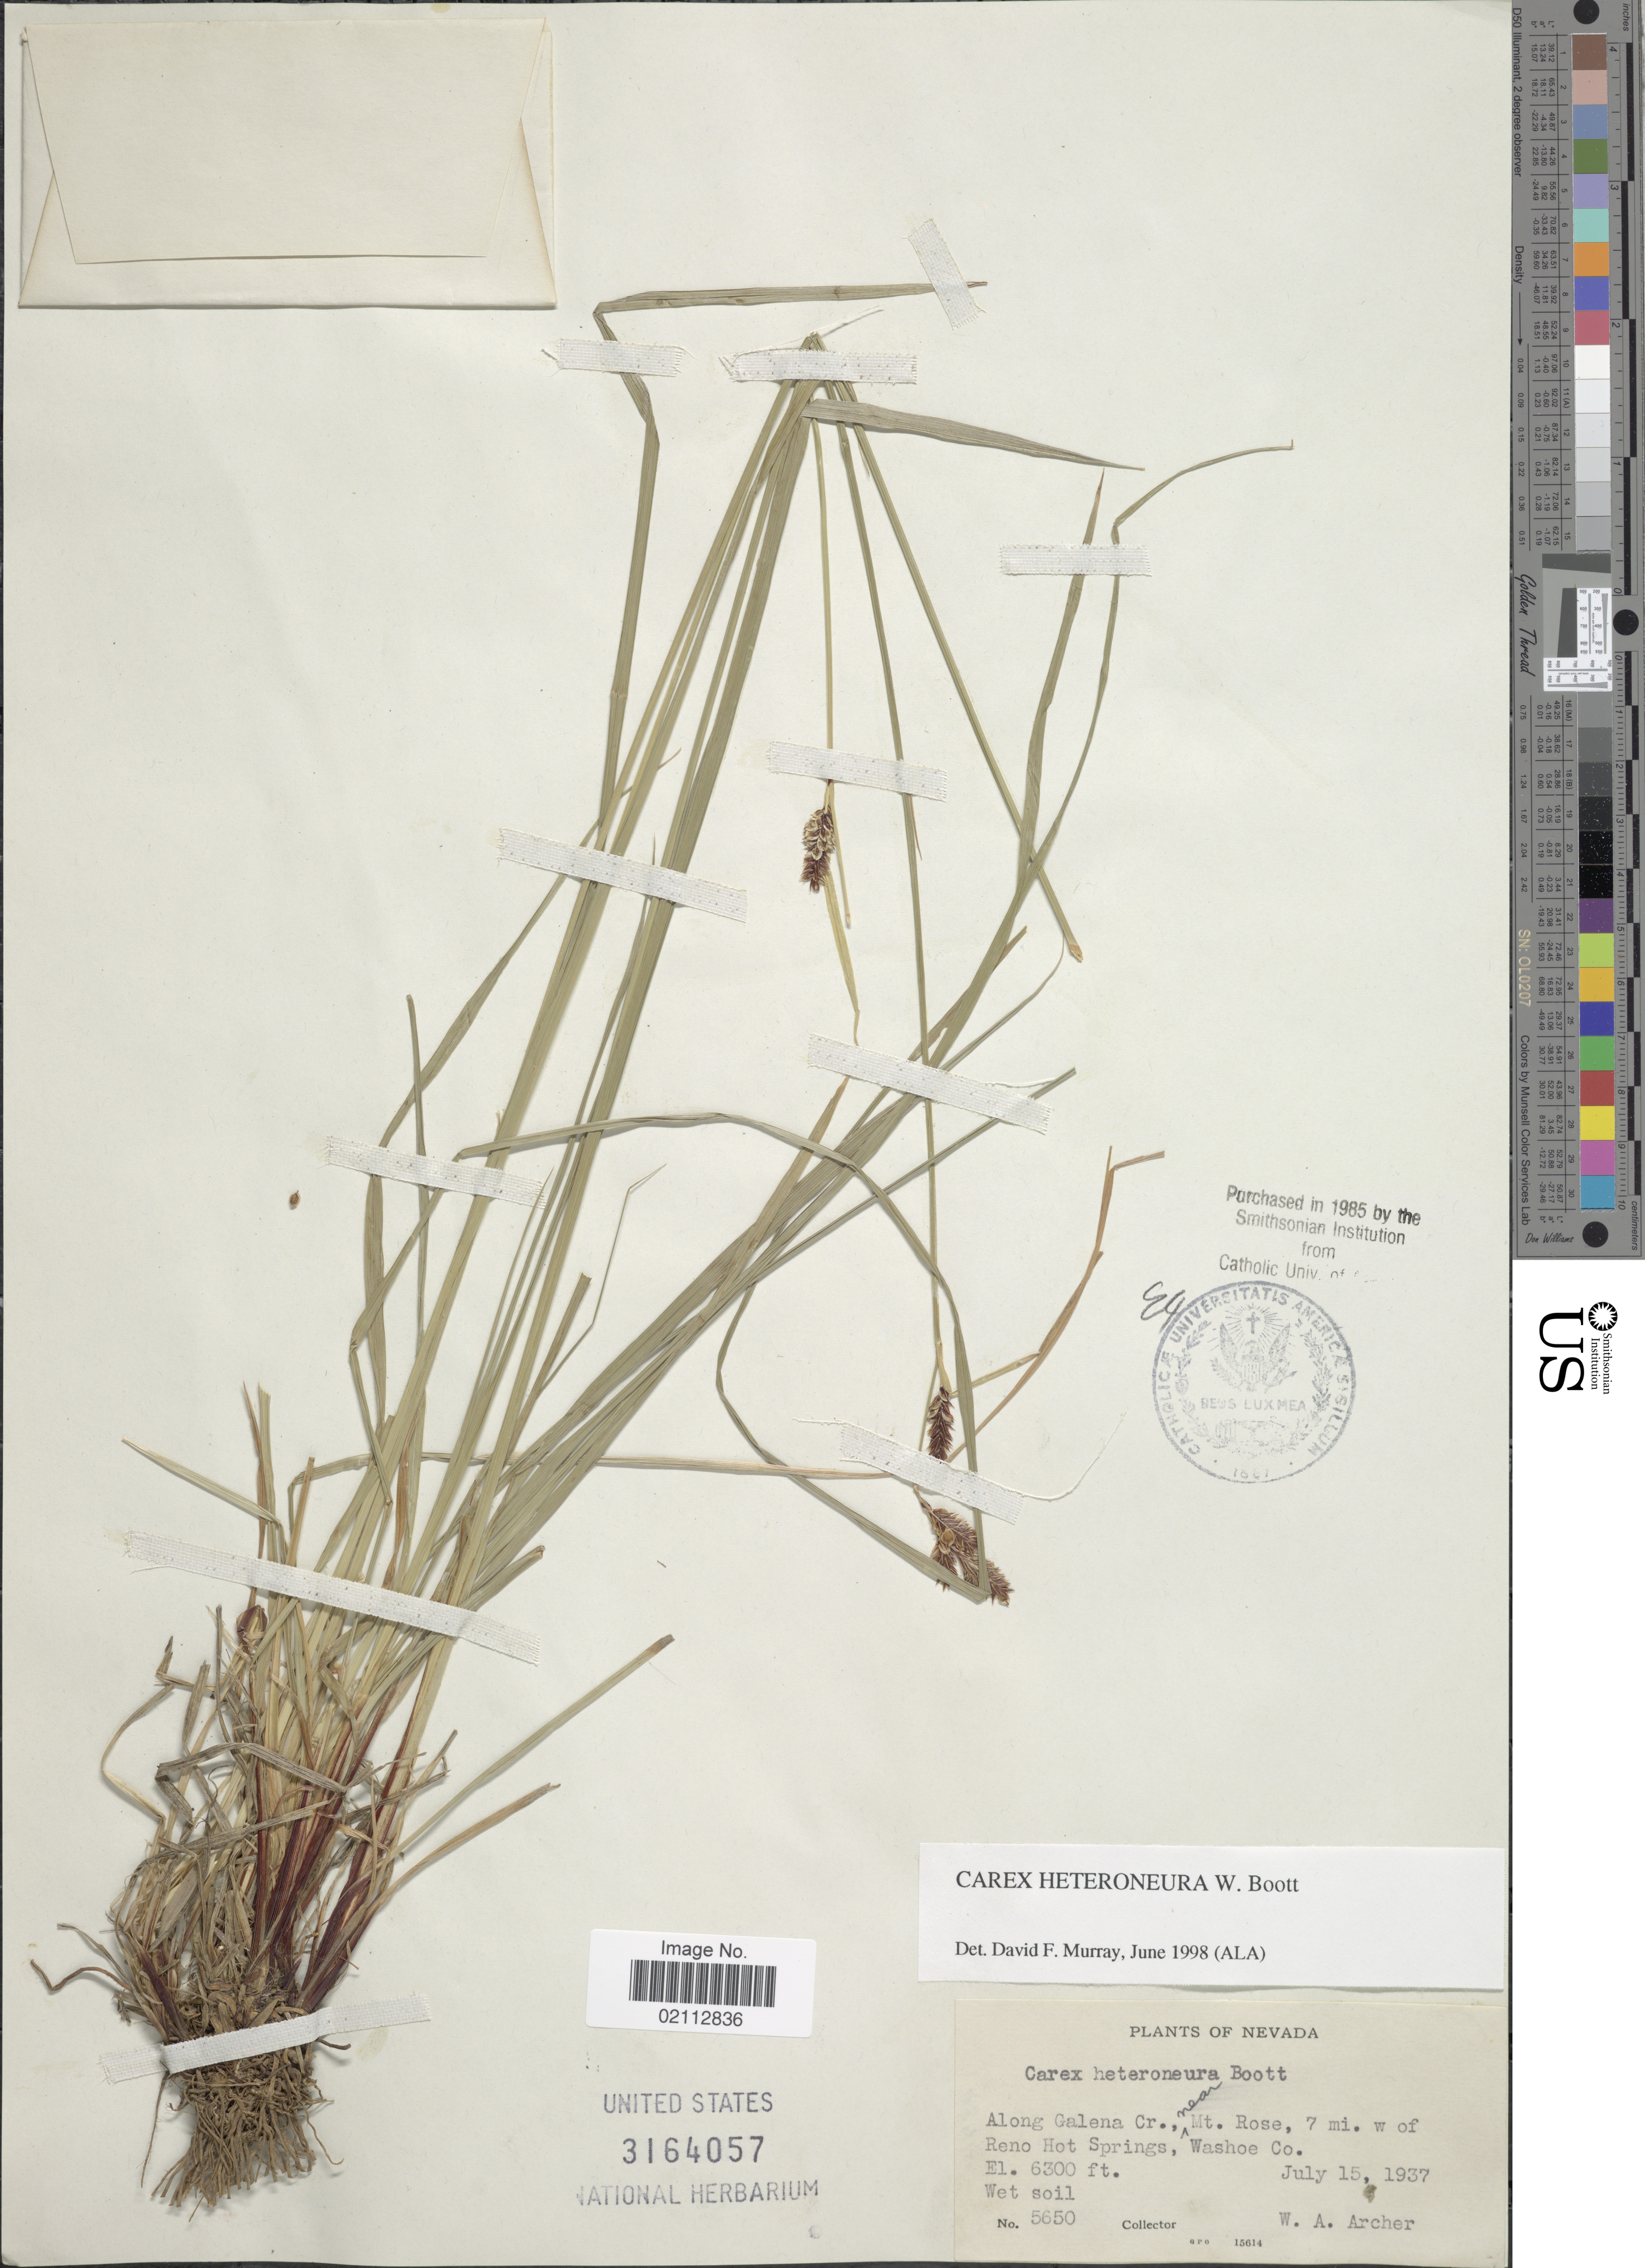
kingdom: Plantae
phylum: Tracheophyta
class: Liliopsida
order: Poales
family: Cyperaceae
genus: Carex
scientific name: Carex heteroneura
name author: S. Watson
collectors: W. A. Archer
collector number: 5650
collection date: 1937-07-15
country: United States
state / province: Nevada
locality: Along Galena Cr., near Mt. Rose, 7 mi. w of Reno Hot Springs, Washoe Co.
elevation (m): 1920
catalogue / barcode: US 3164057